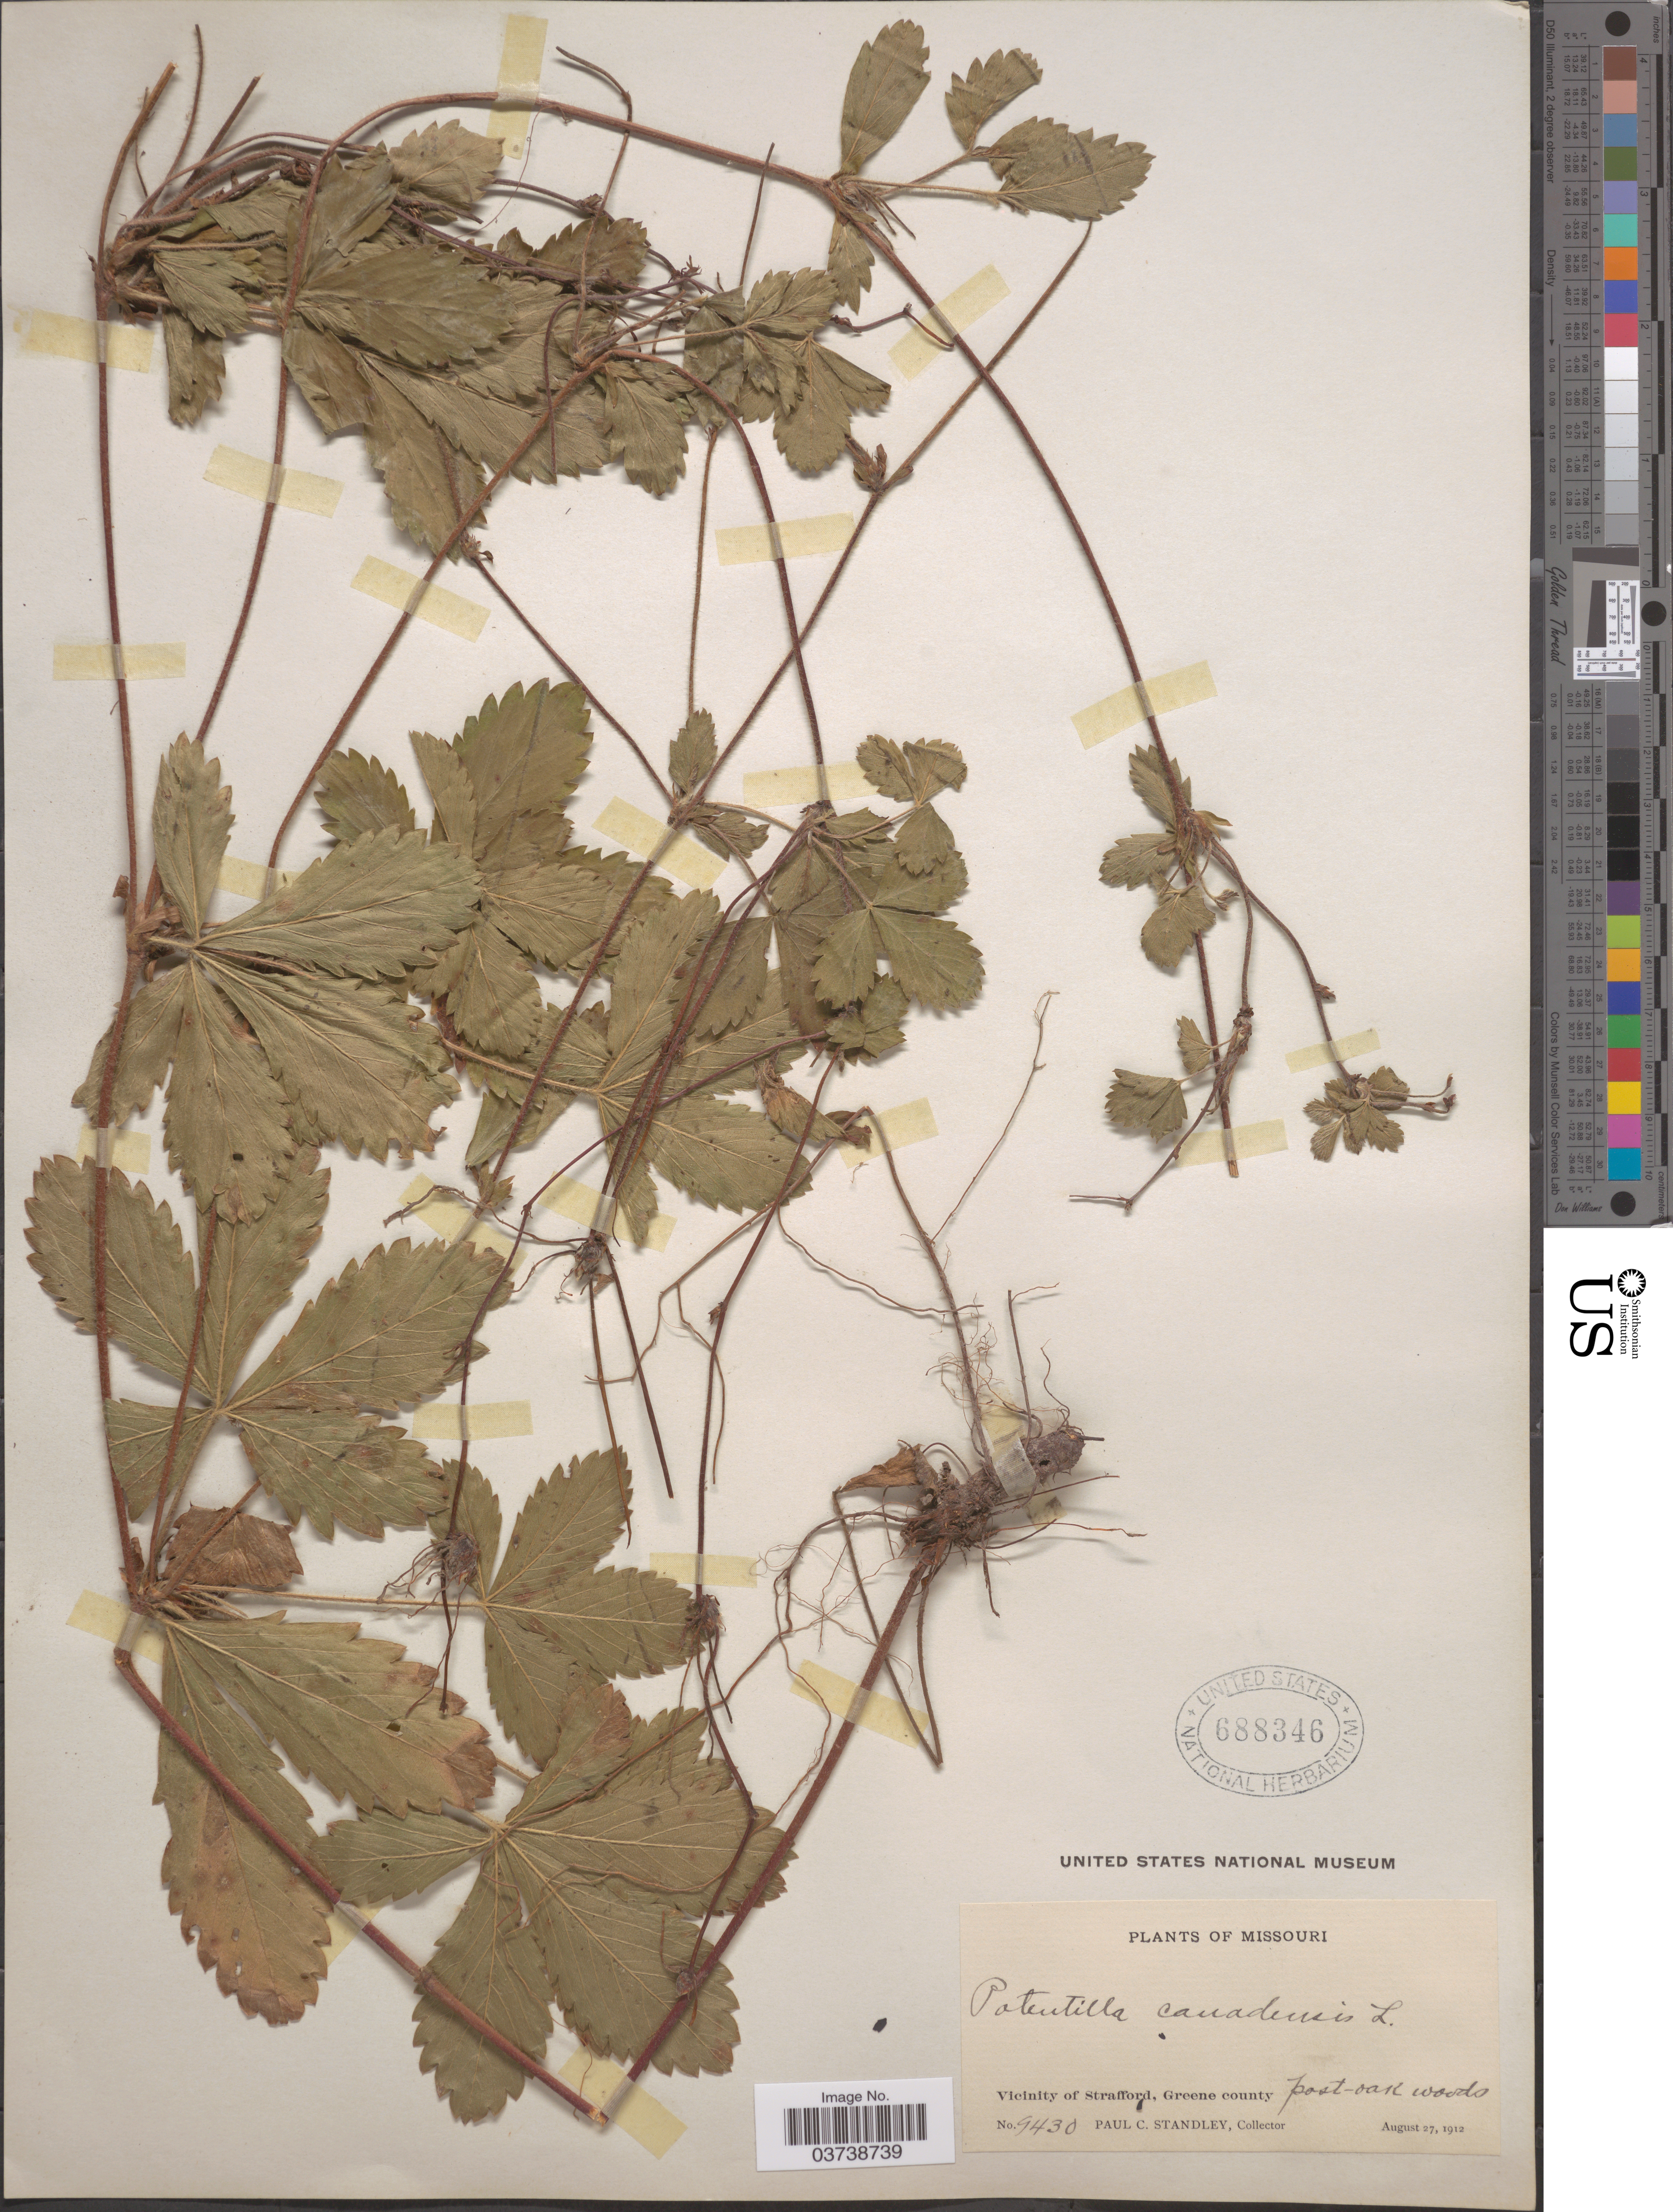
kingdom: Plantae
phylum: Tracheophyta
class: Magnoliopsida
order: Rosales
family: Rosaceae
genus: Potentilla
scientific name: Potentilla canadensis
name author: L.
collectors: P. C. Standley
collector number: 9430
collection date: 1912-08-27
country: United States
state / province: Missouri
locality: Vicinity of Strafford, Greene County.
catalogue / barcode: US 688346